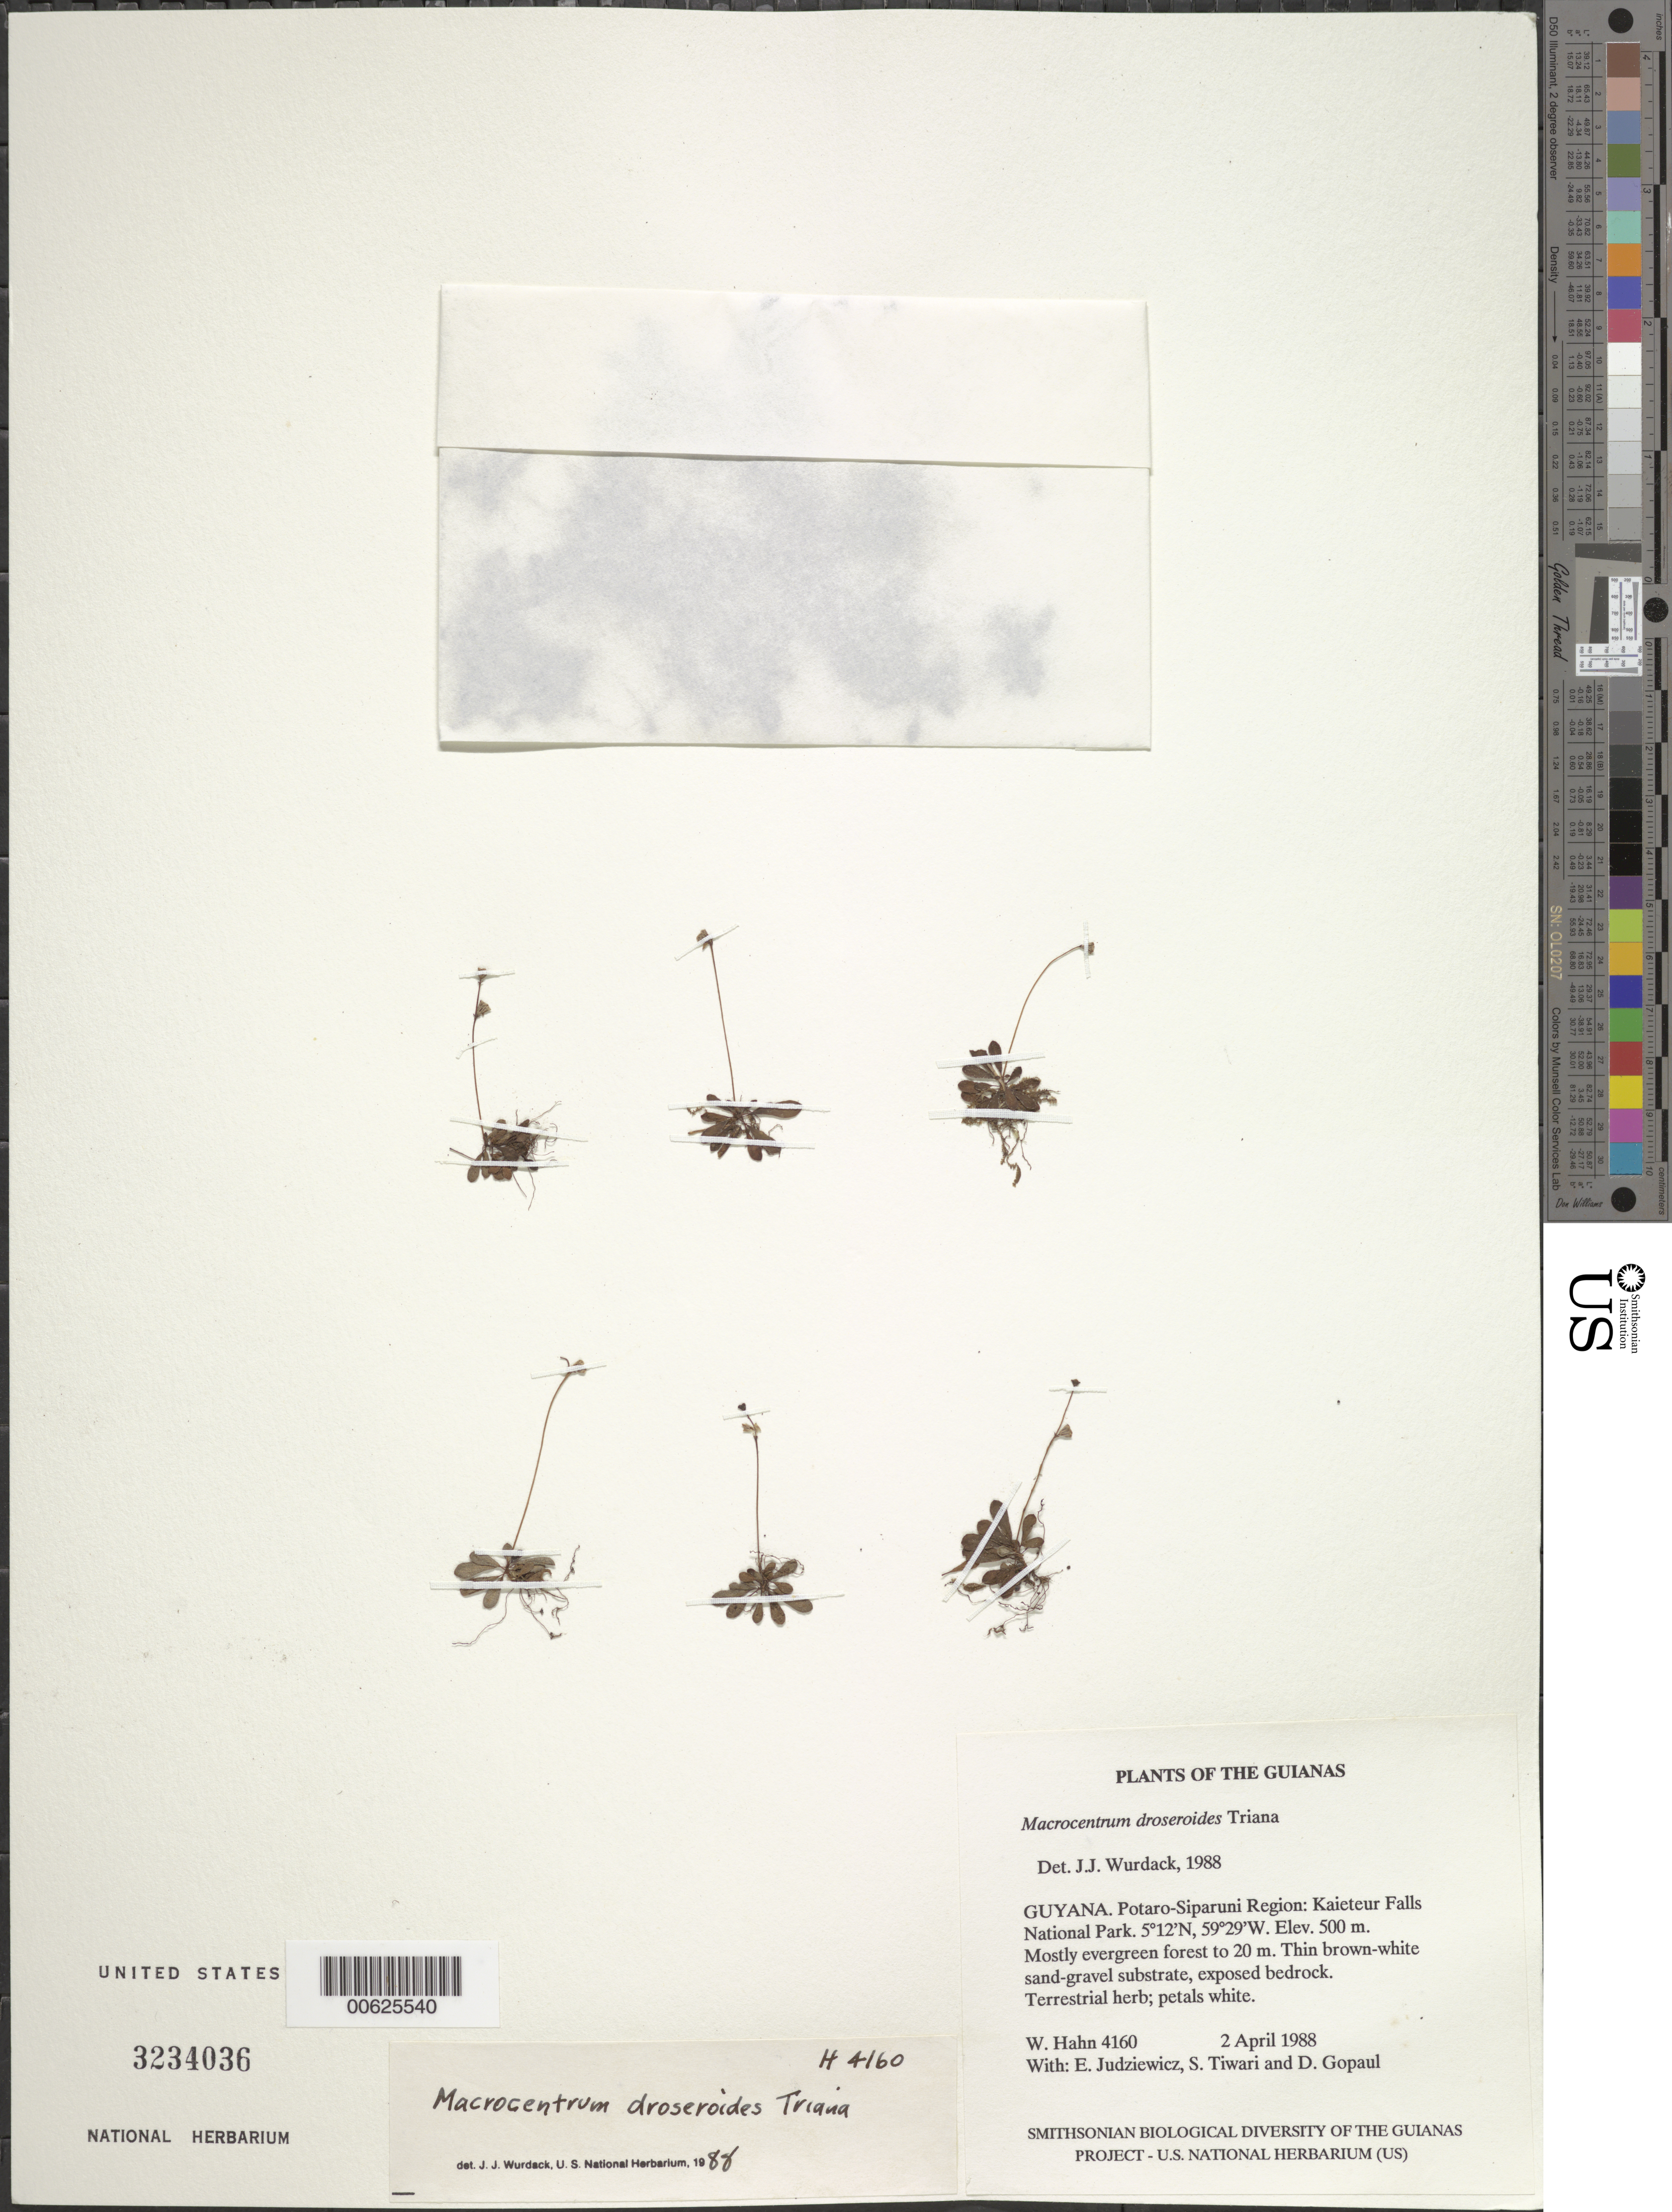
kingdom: Plantae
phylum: Tracheophyta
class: Magnoliopsida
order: Myrtales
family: Melastomataceae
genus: Macrocentrum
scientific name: Macrocentrum droseroides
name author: Triana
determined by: Wurdack, John J., (US), US (UNITED STATES)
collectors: W. Hahn, E. J. Judziewicz, S. Tiwari & D. Gopaul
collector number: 4160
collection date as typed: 2 April 1988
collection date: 1988-04-02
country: Guyana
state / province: Potaro-Siparuni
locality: Kaieteur Falls National Park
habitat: Mostly evergreen forest to 20 m. Thin brown-white sand-gravel substrate, exposed bedrock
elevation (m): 500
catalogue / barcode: US 3234036